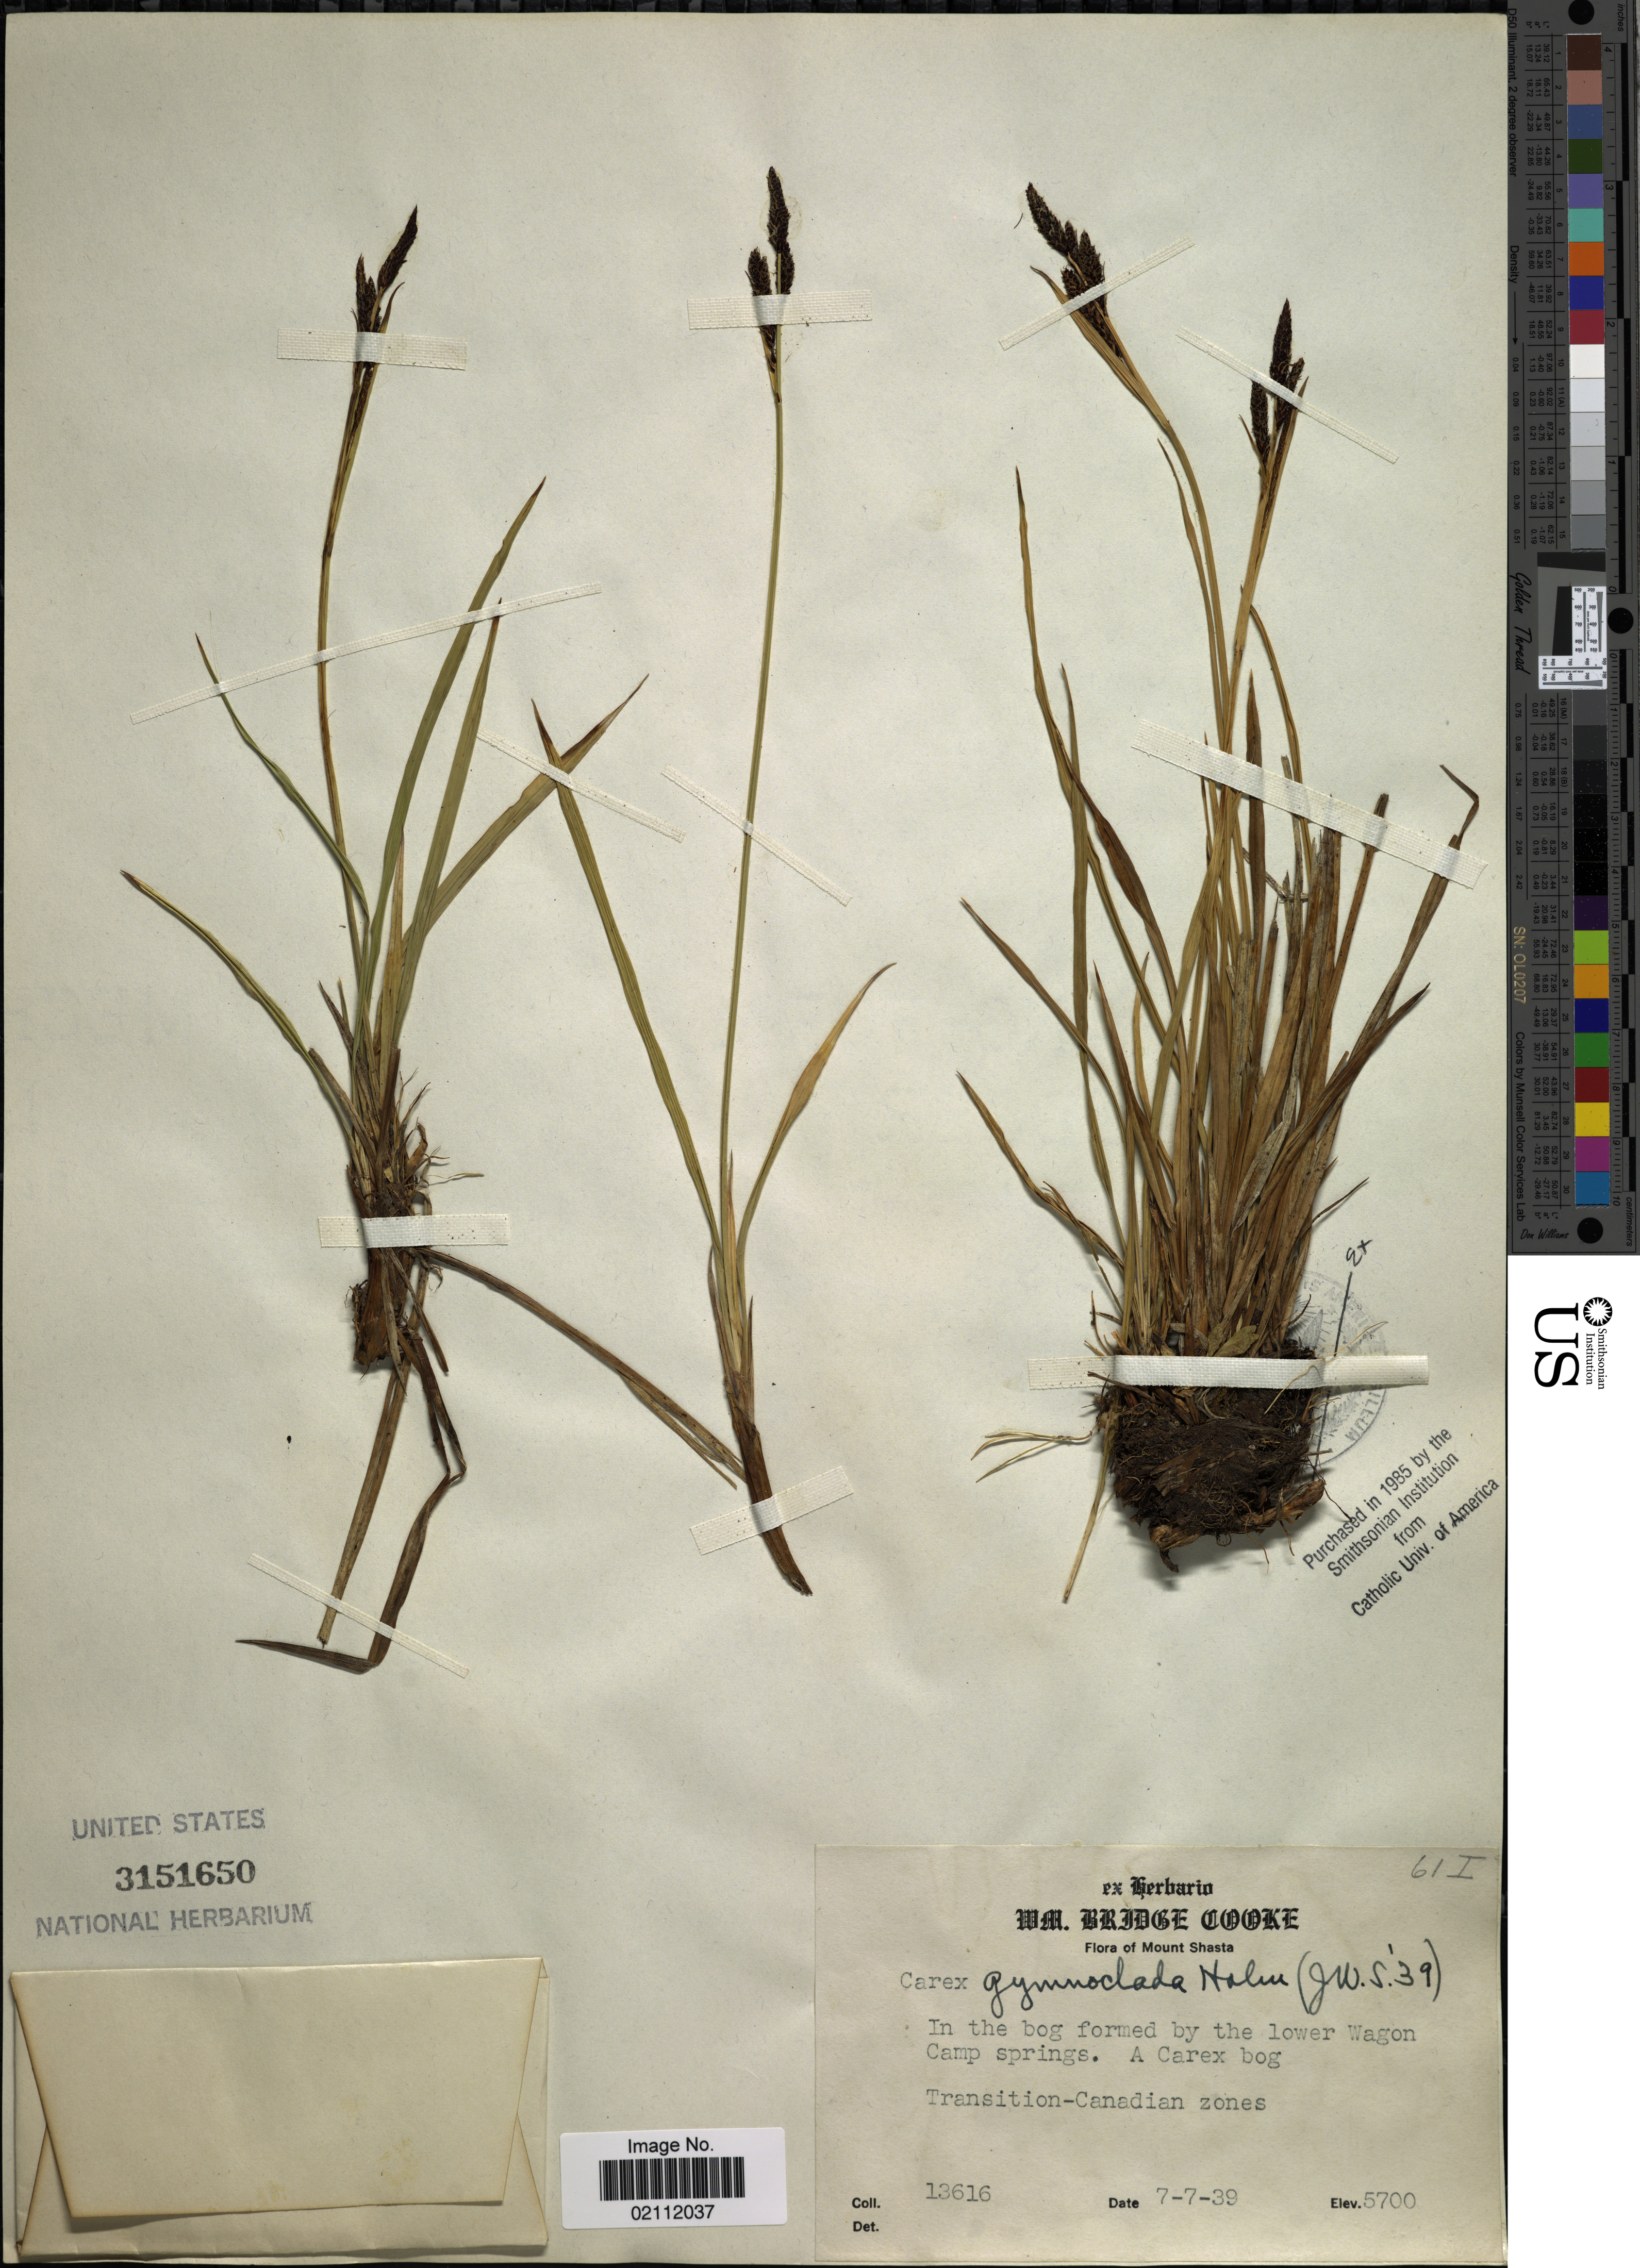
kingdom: Plantae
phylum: Tracheophyta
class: Liliopsida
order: Poales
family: Cyperaceae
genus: Carex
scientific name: Carex scopulorum var. bracteosa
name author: (L.H. Bailey) F.J. Herm.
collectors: ex herb. WM. Bridge Cooke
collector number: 13616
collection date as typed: Transcribed d/m/y: 7/7/39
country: United States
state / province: California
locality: Mount Shasta. In the bog formed by the lower Wagon Camp Springs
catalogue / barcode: US 3161650